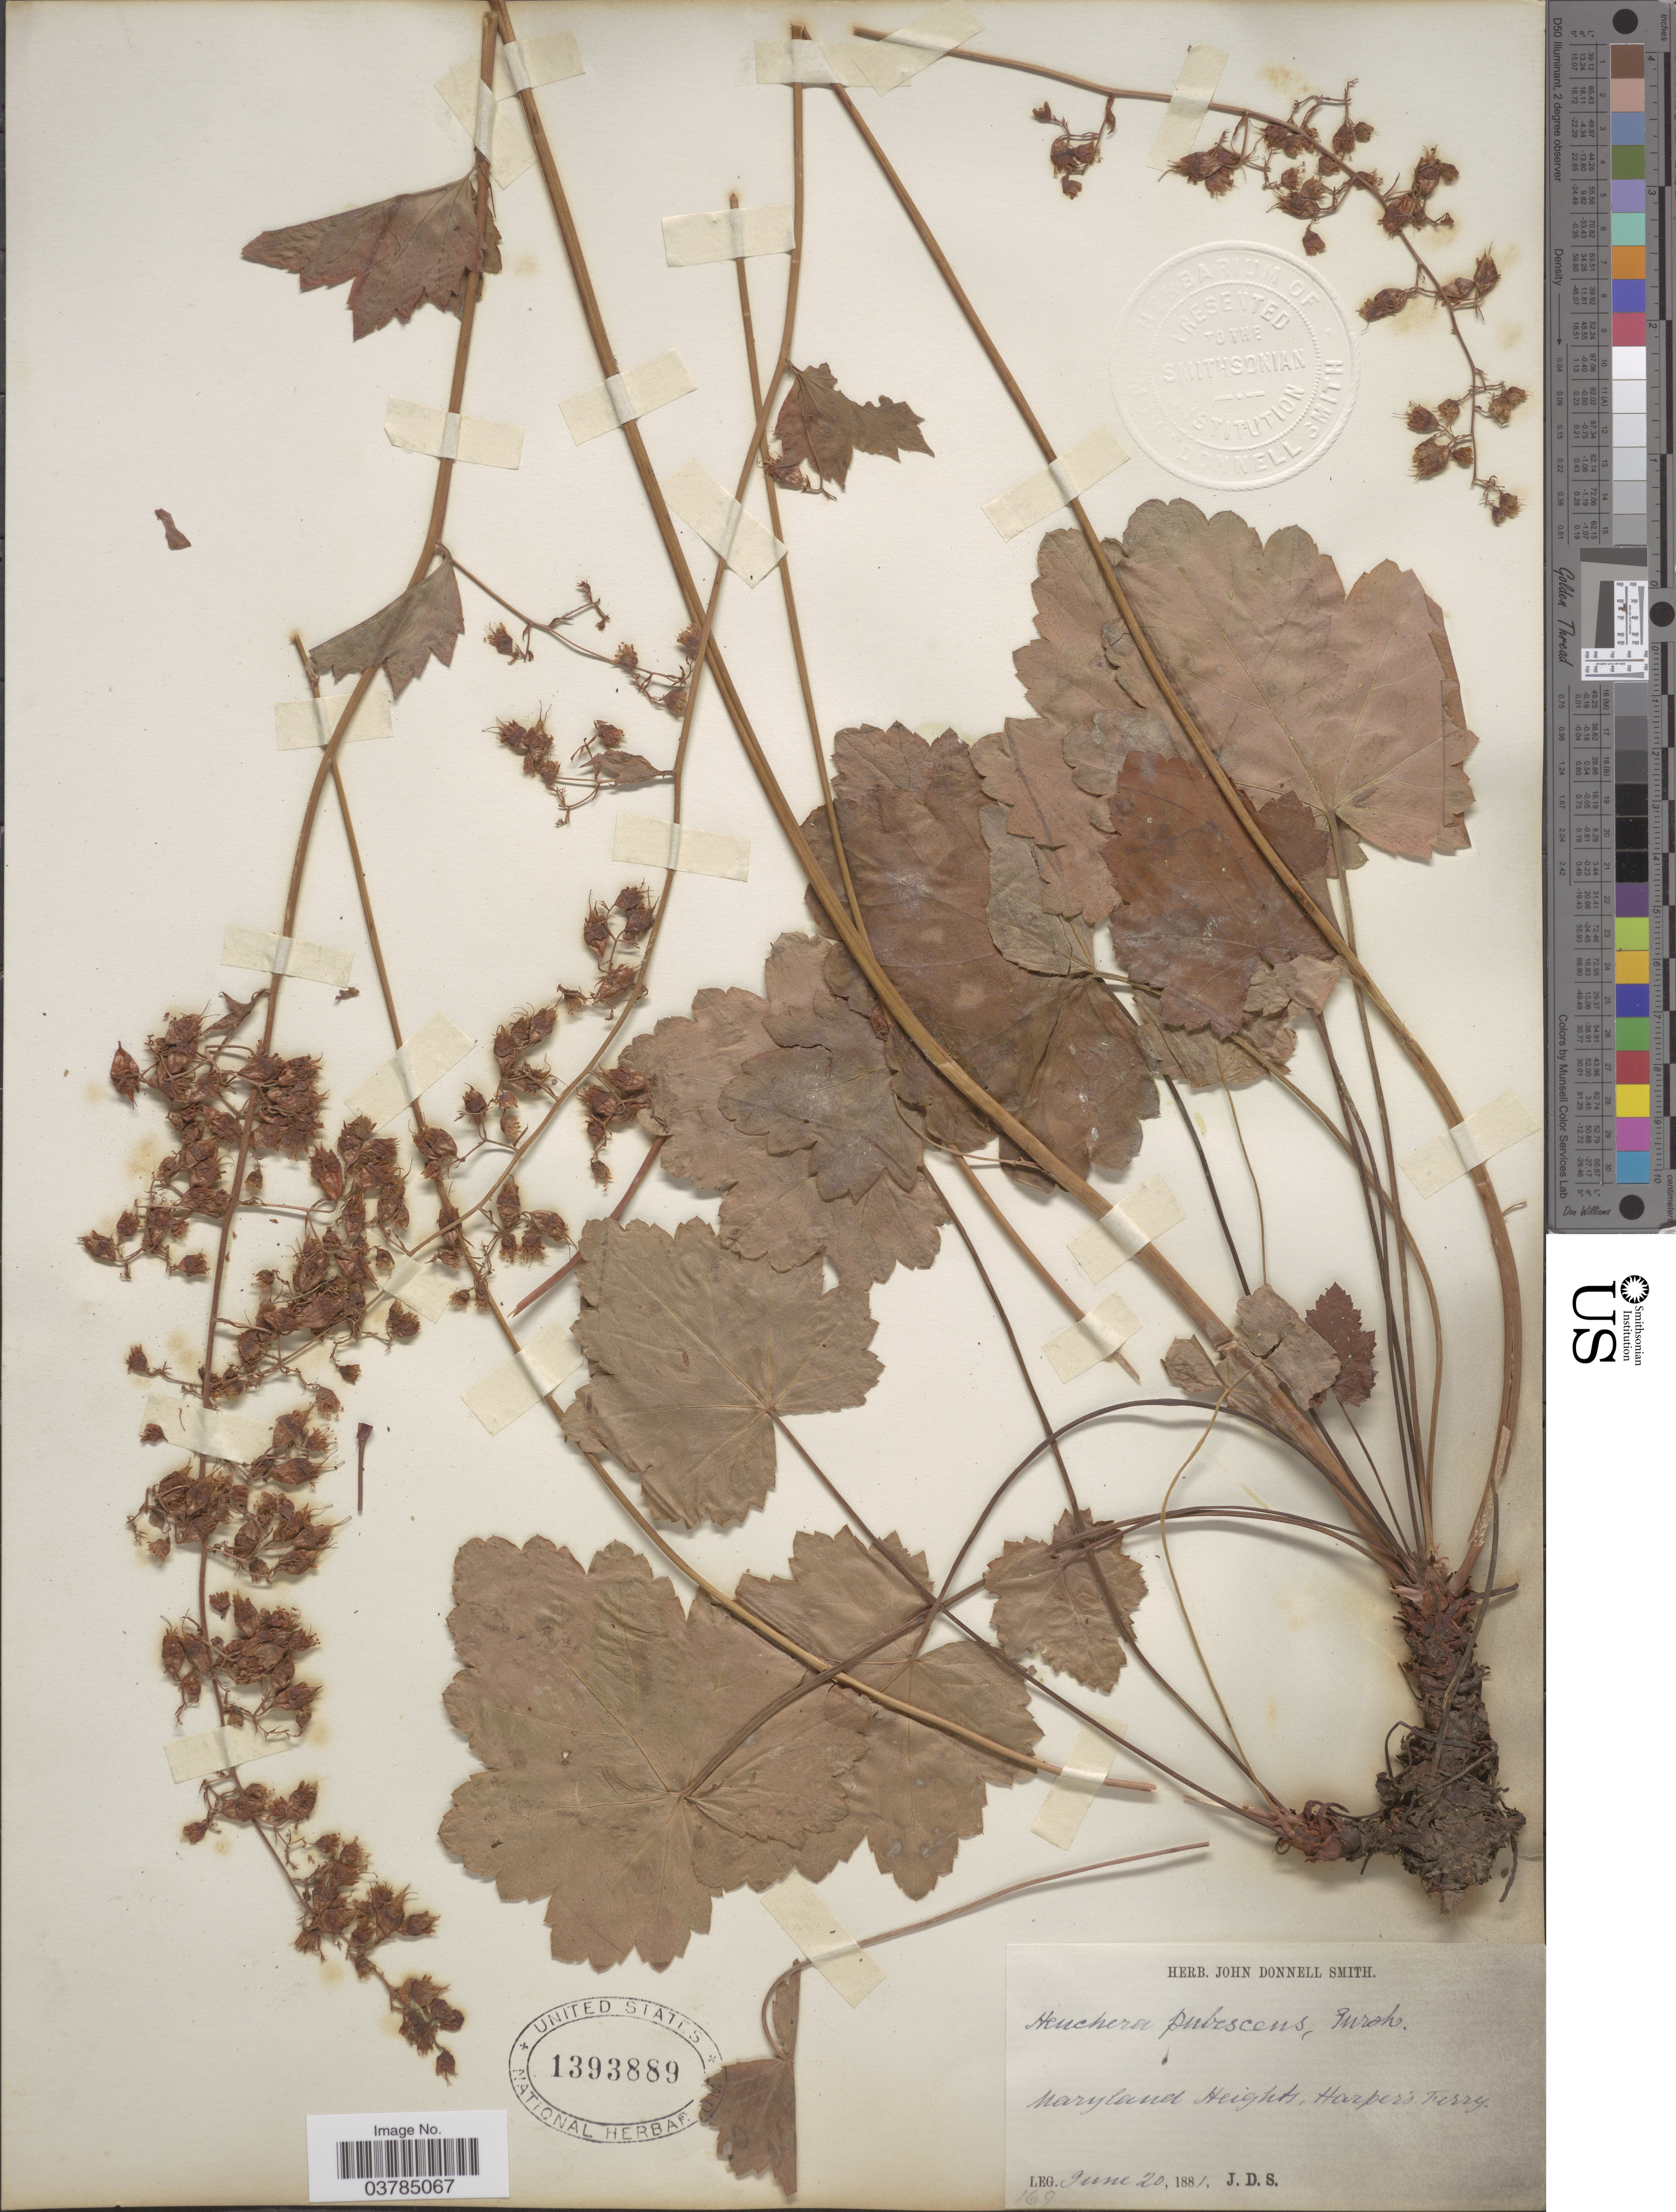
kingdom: Plantae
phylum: Tracheophyta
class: Magnoliopsida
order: Saxifragales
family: Saxifragaceae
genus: Heuchera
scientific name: Heuchera pubescens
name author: Pursh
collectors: J. Donnell Smith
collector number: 169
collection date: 1881-06-20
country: United States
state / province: Maryland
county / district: Washngton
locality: Maryland Heights, Harper's Terry.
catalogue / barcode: US 1393889